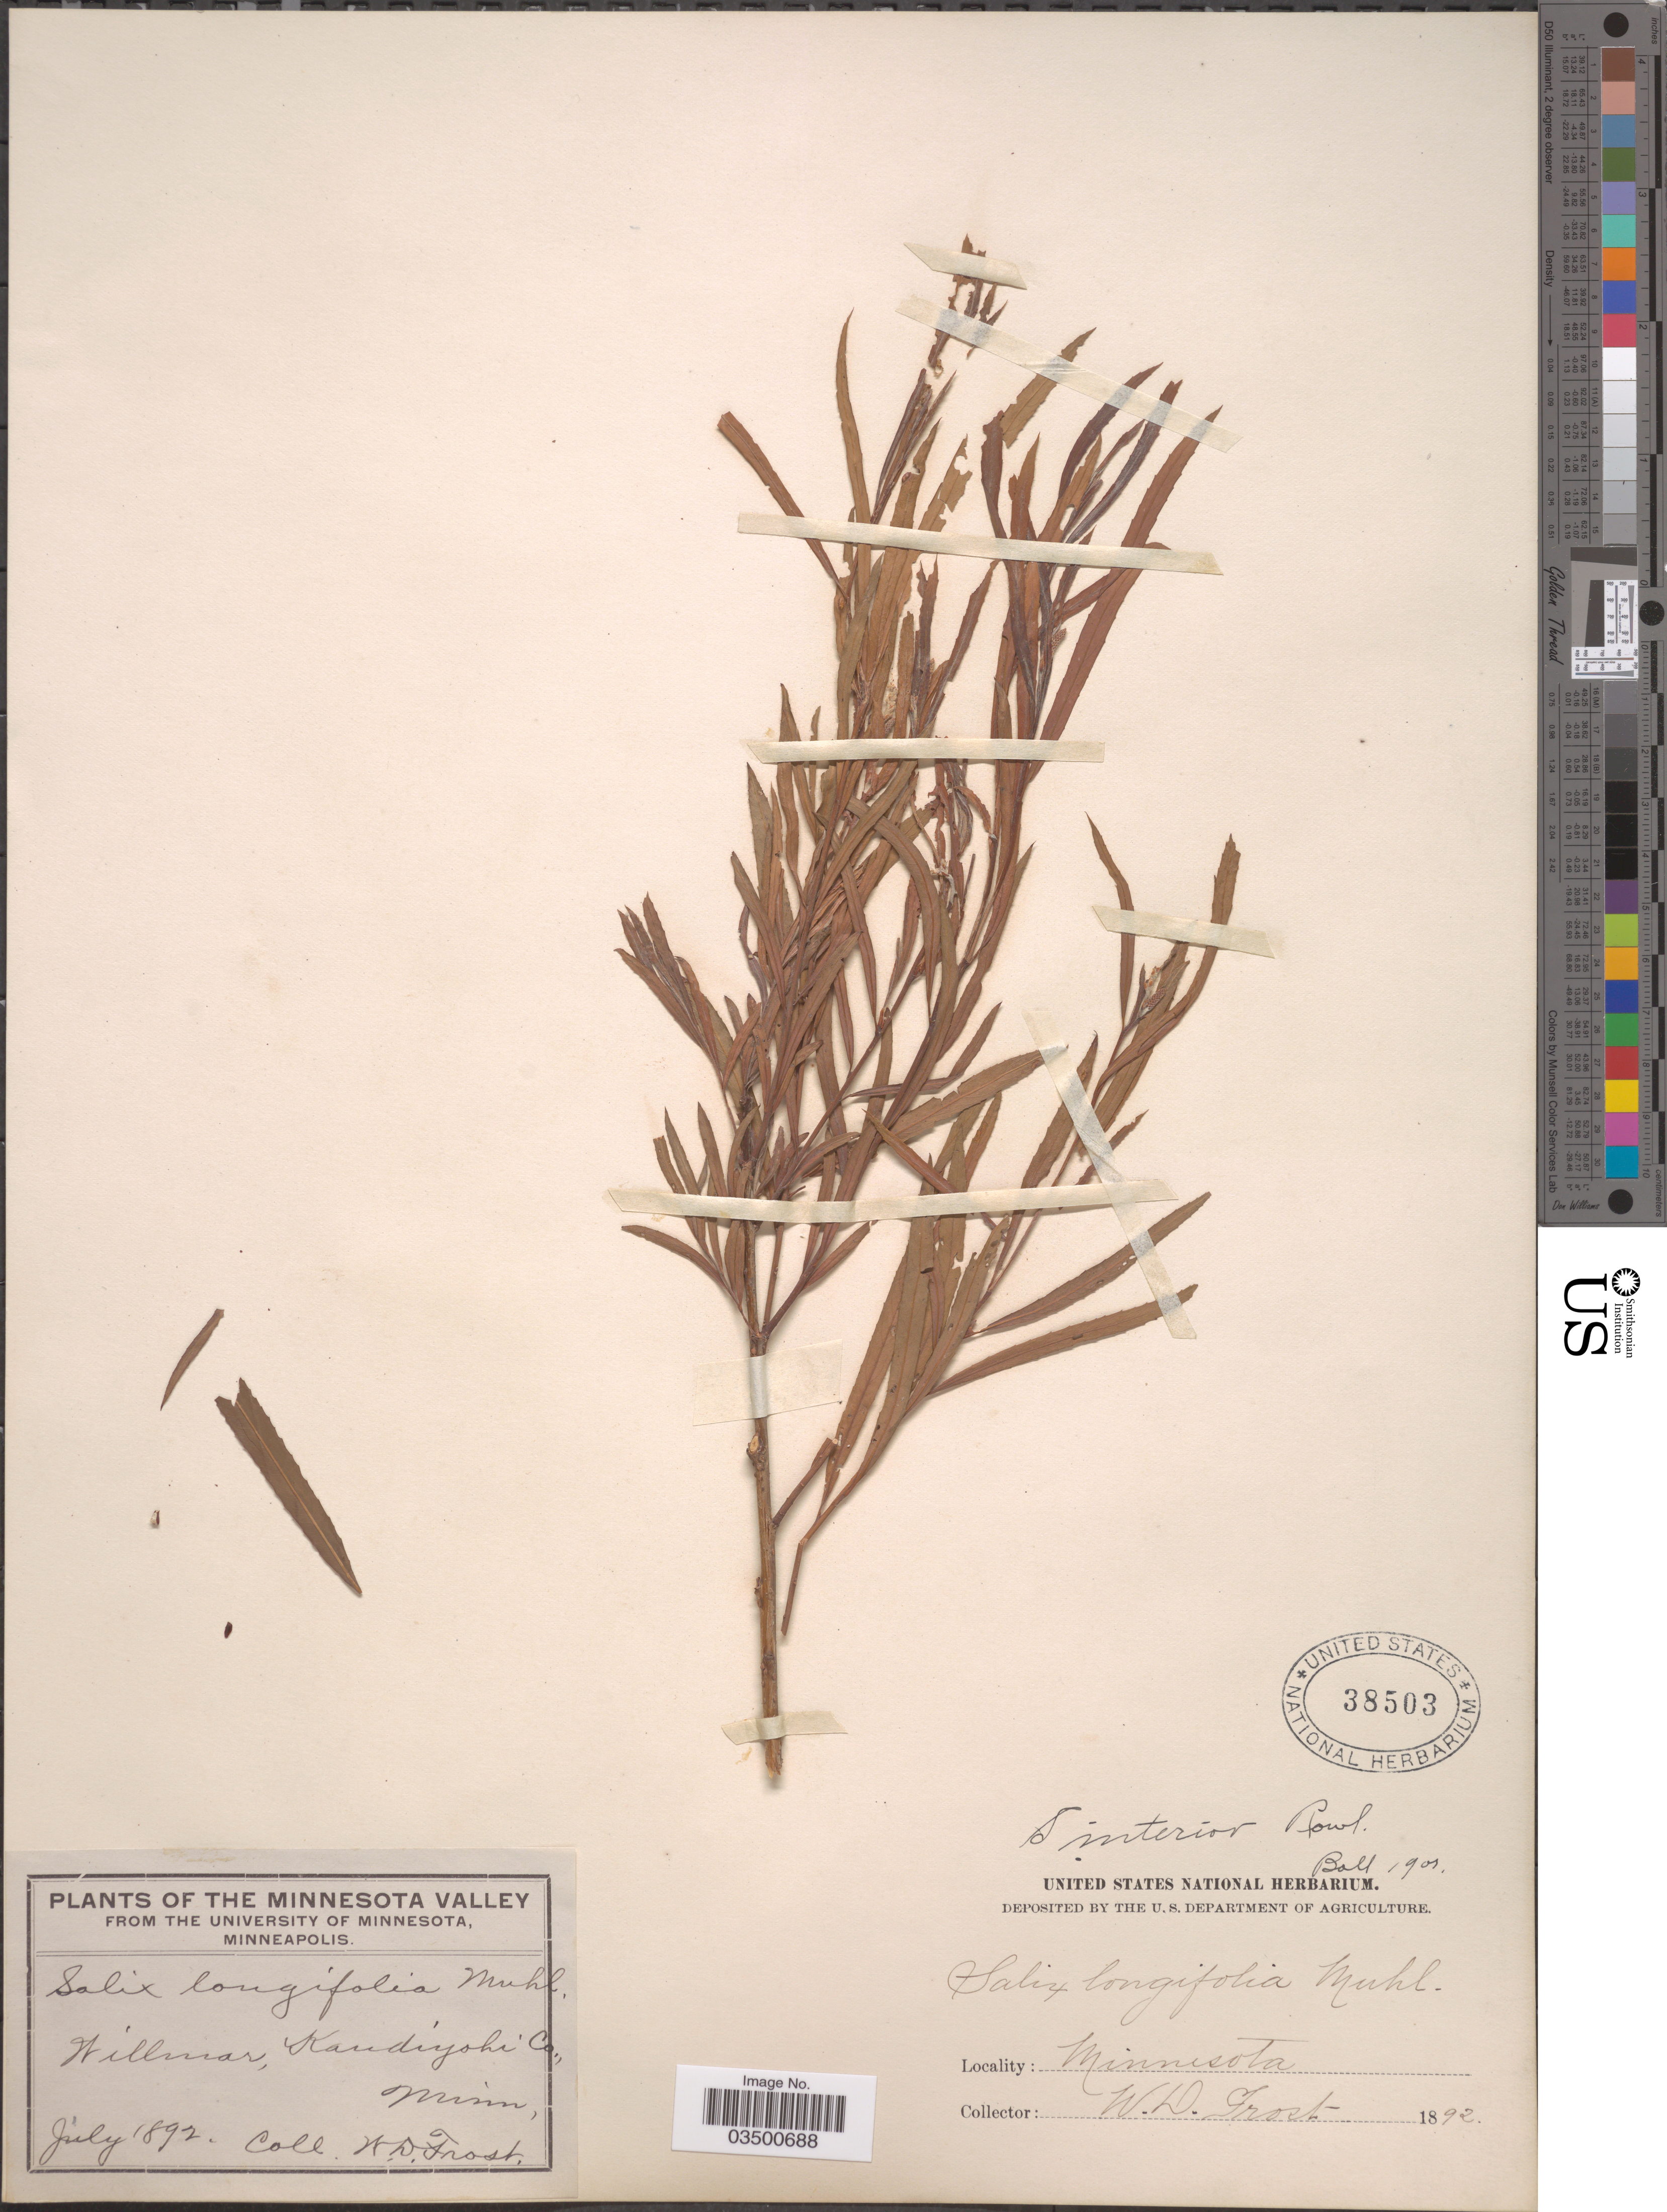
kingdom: Plantae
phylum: Tracheophyta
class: Magnoliopsida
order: Malpighiales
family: Salicaceae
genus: Salix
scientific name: Salix interior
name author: Rowlee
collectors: W. Frost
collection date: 1892-07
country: United States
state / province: Minnesota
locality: Willmar, Kandiyohi Co. Minnesota Valley.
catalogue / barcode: US 38503